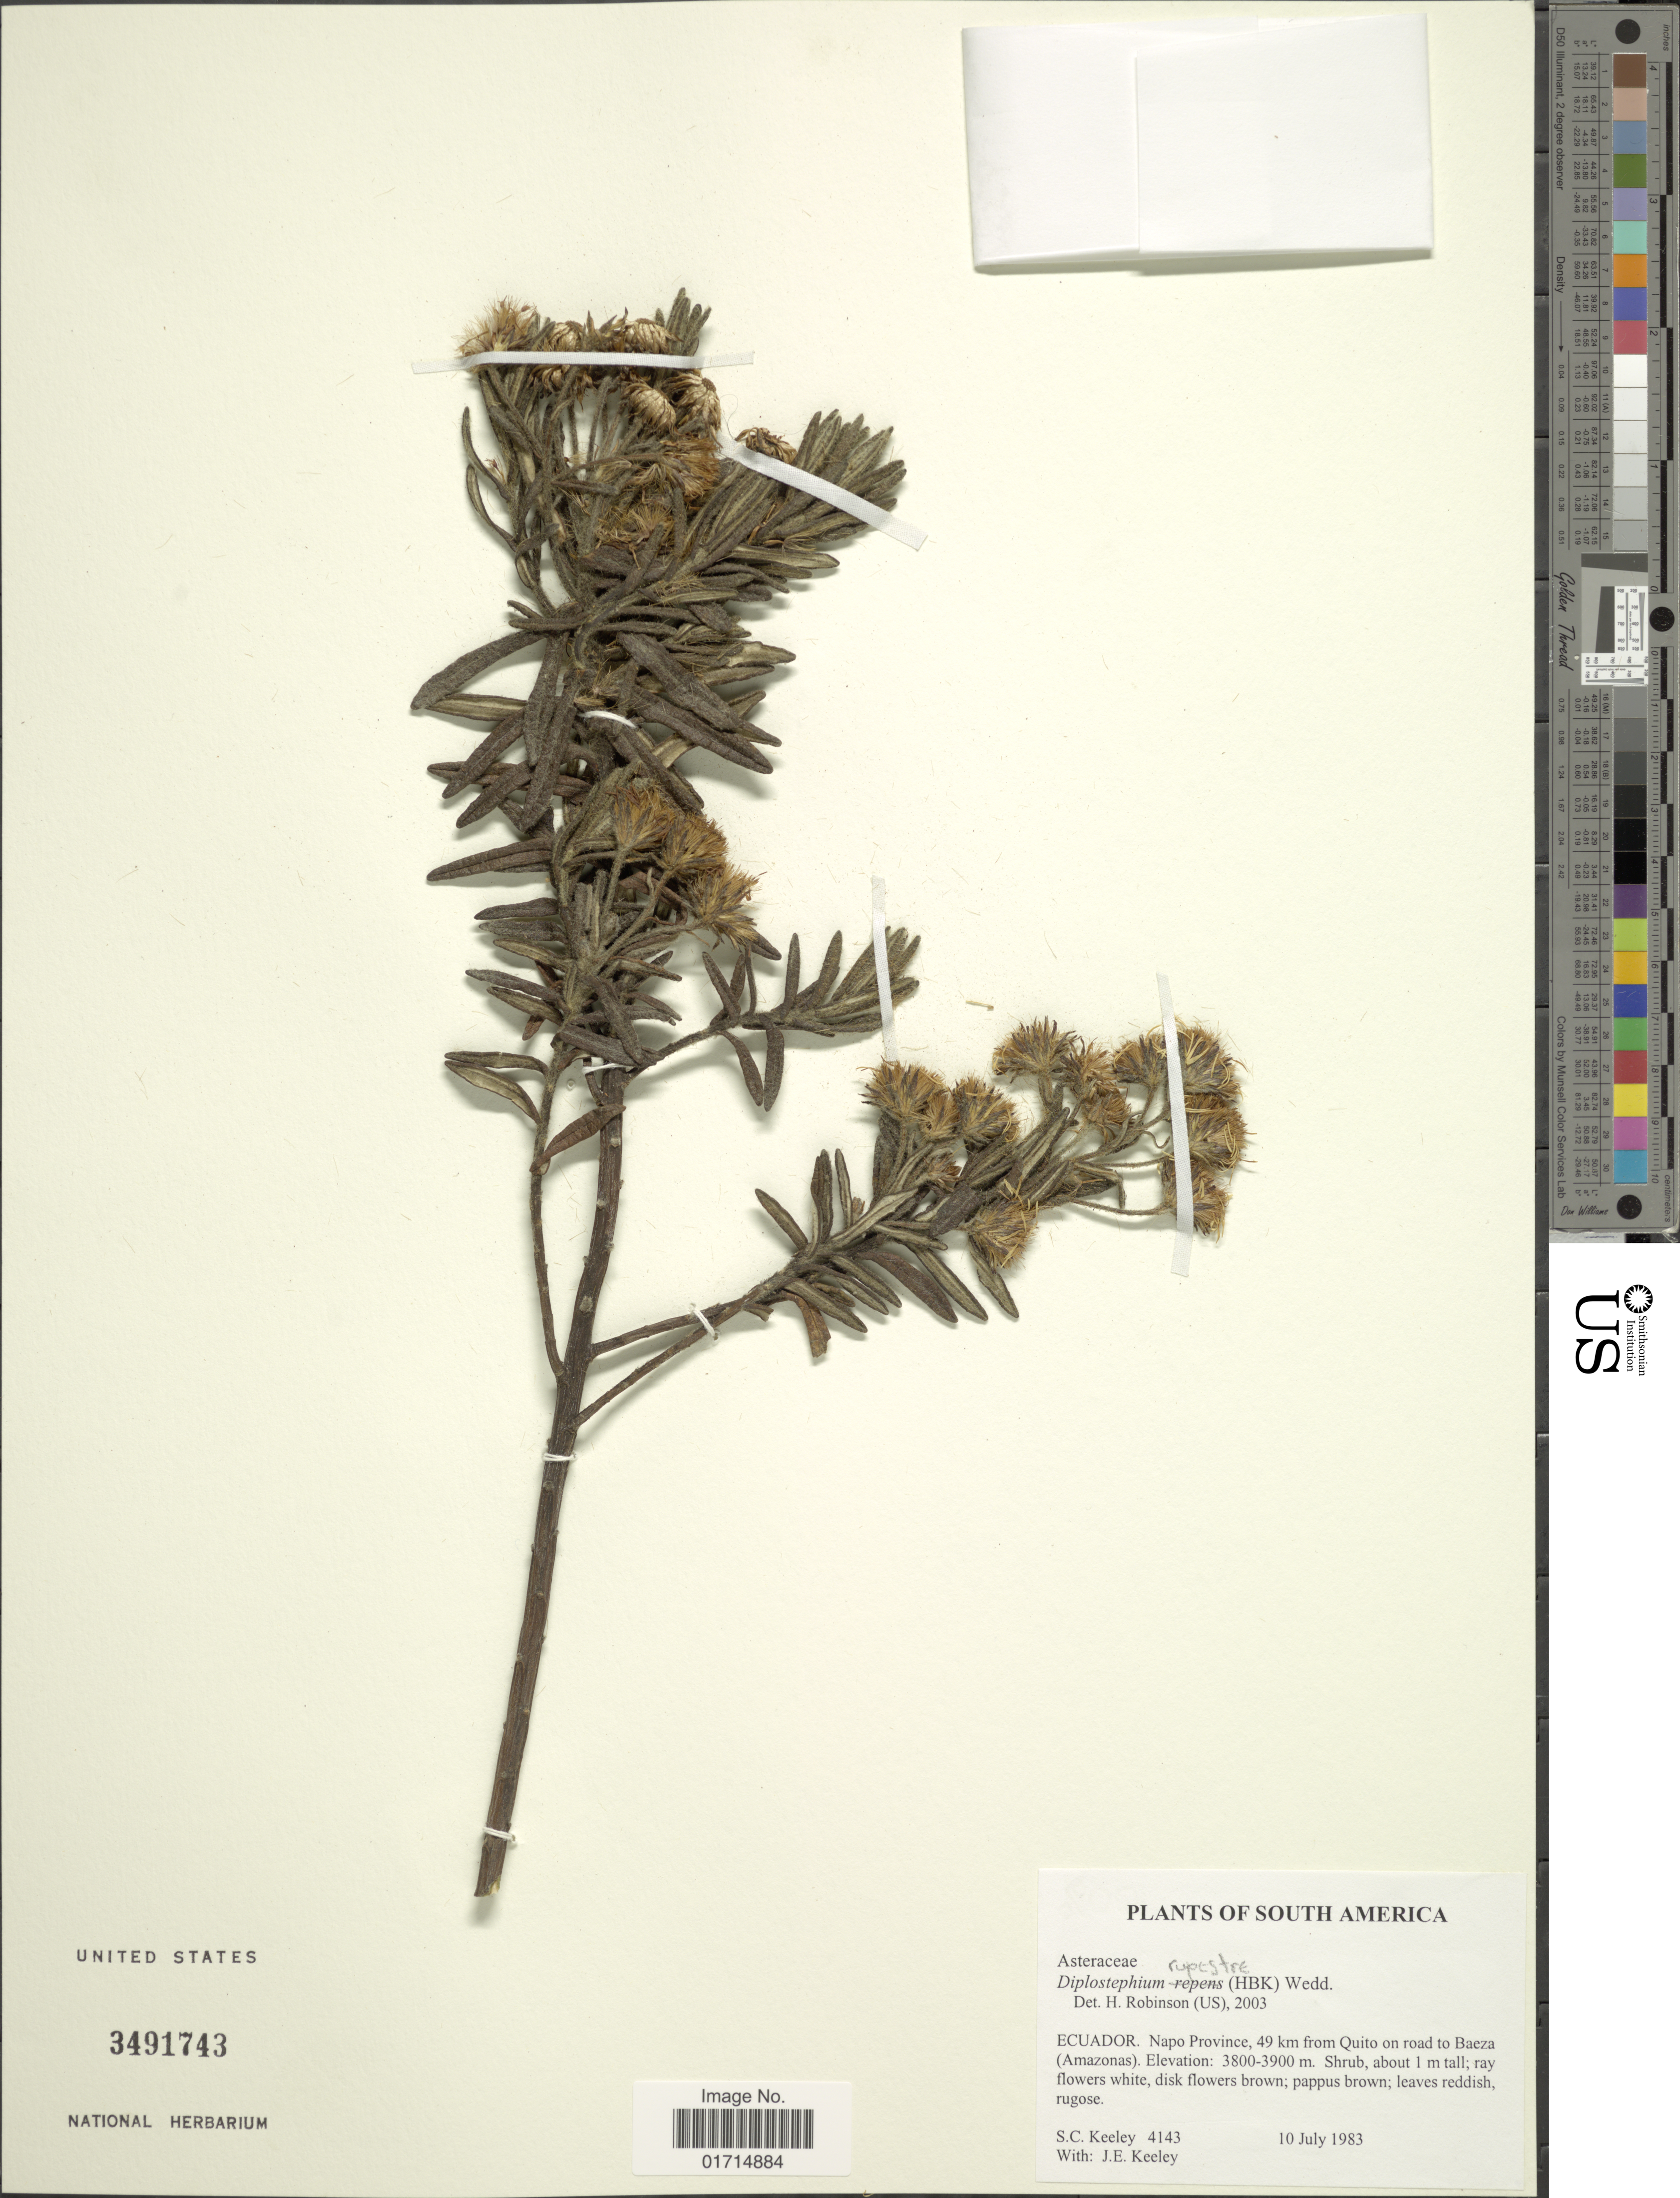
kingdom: Plantae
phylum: Tracheophyta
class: Magnoliopsida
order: Asterales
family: Asteraceae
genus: Diplostephium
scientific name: Diplostephium rupestre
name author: (Kunth) Wedd.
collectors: S. C. Keeley & J. E. Keeley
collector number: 4143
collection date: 1983-07-10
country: Ecuador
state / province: Napo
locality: Ecuador. Napo Province, 49 km from Quito on road to Baeza (Amazonas)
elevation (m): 3800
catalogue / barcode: US 3491743